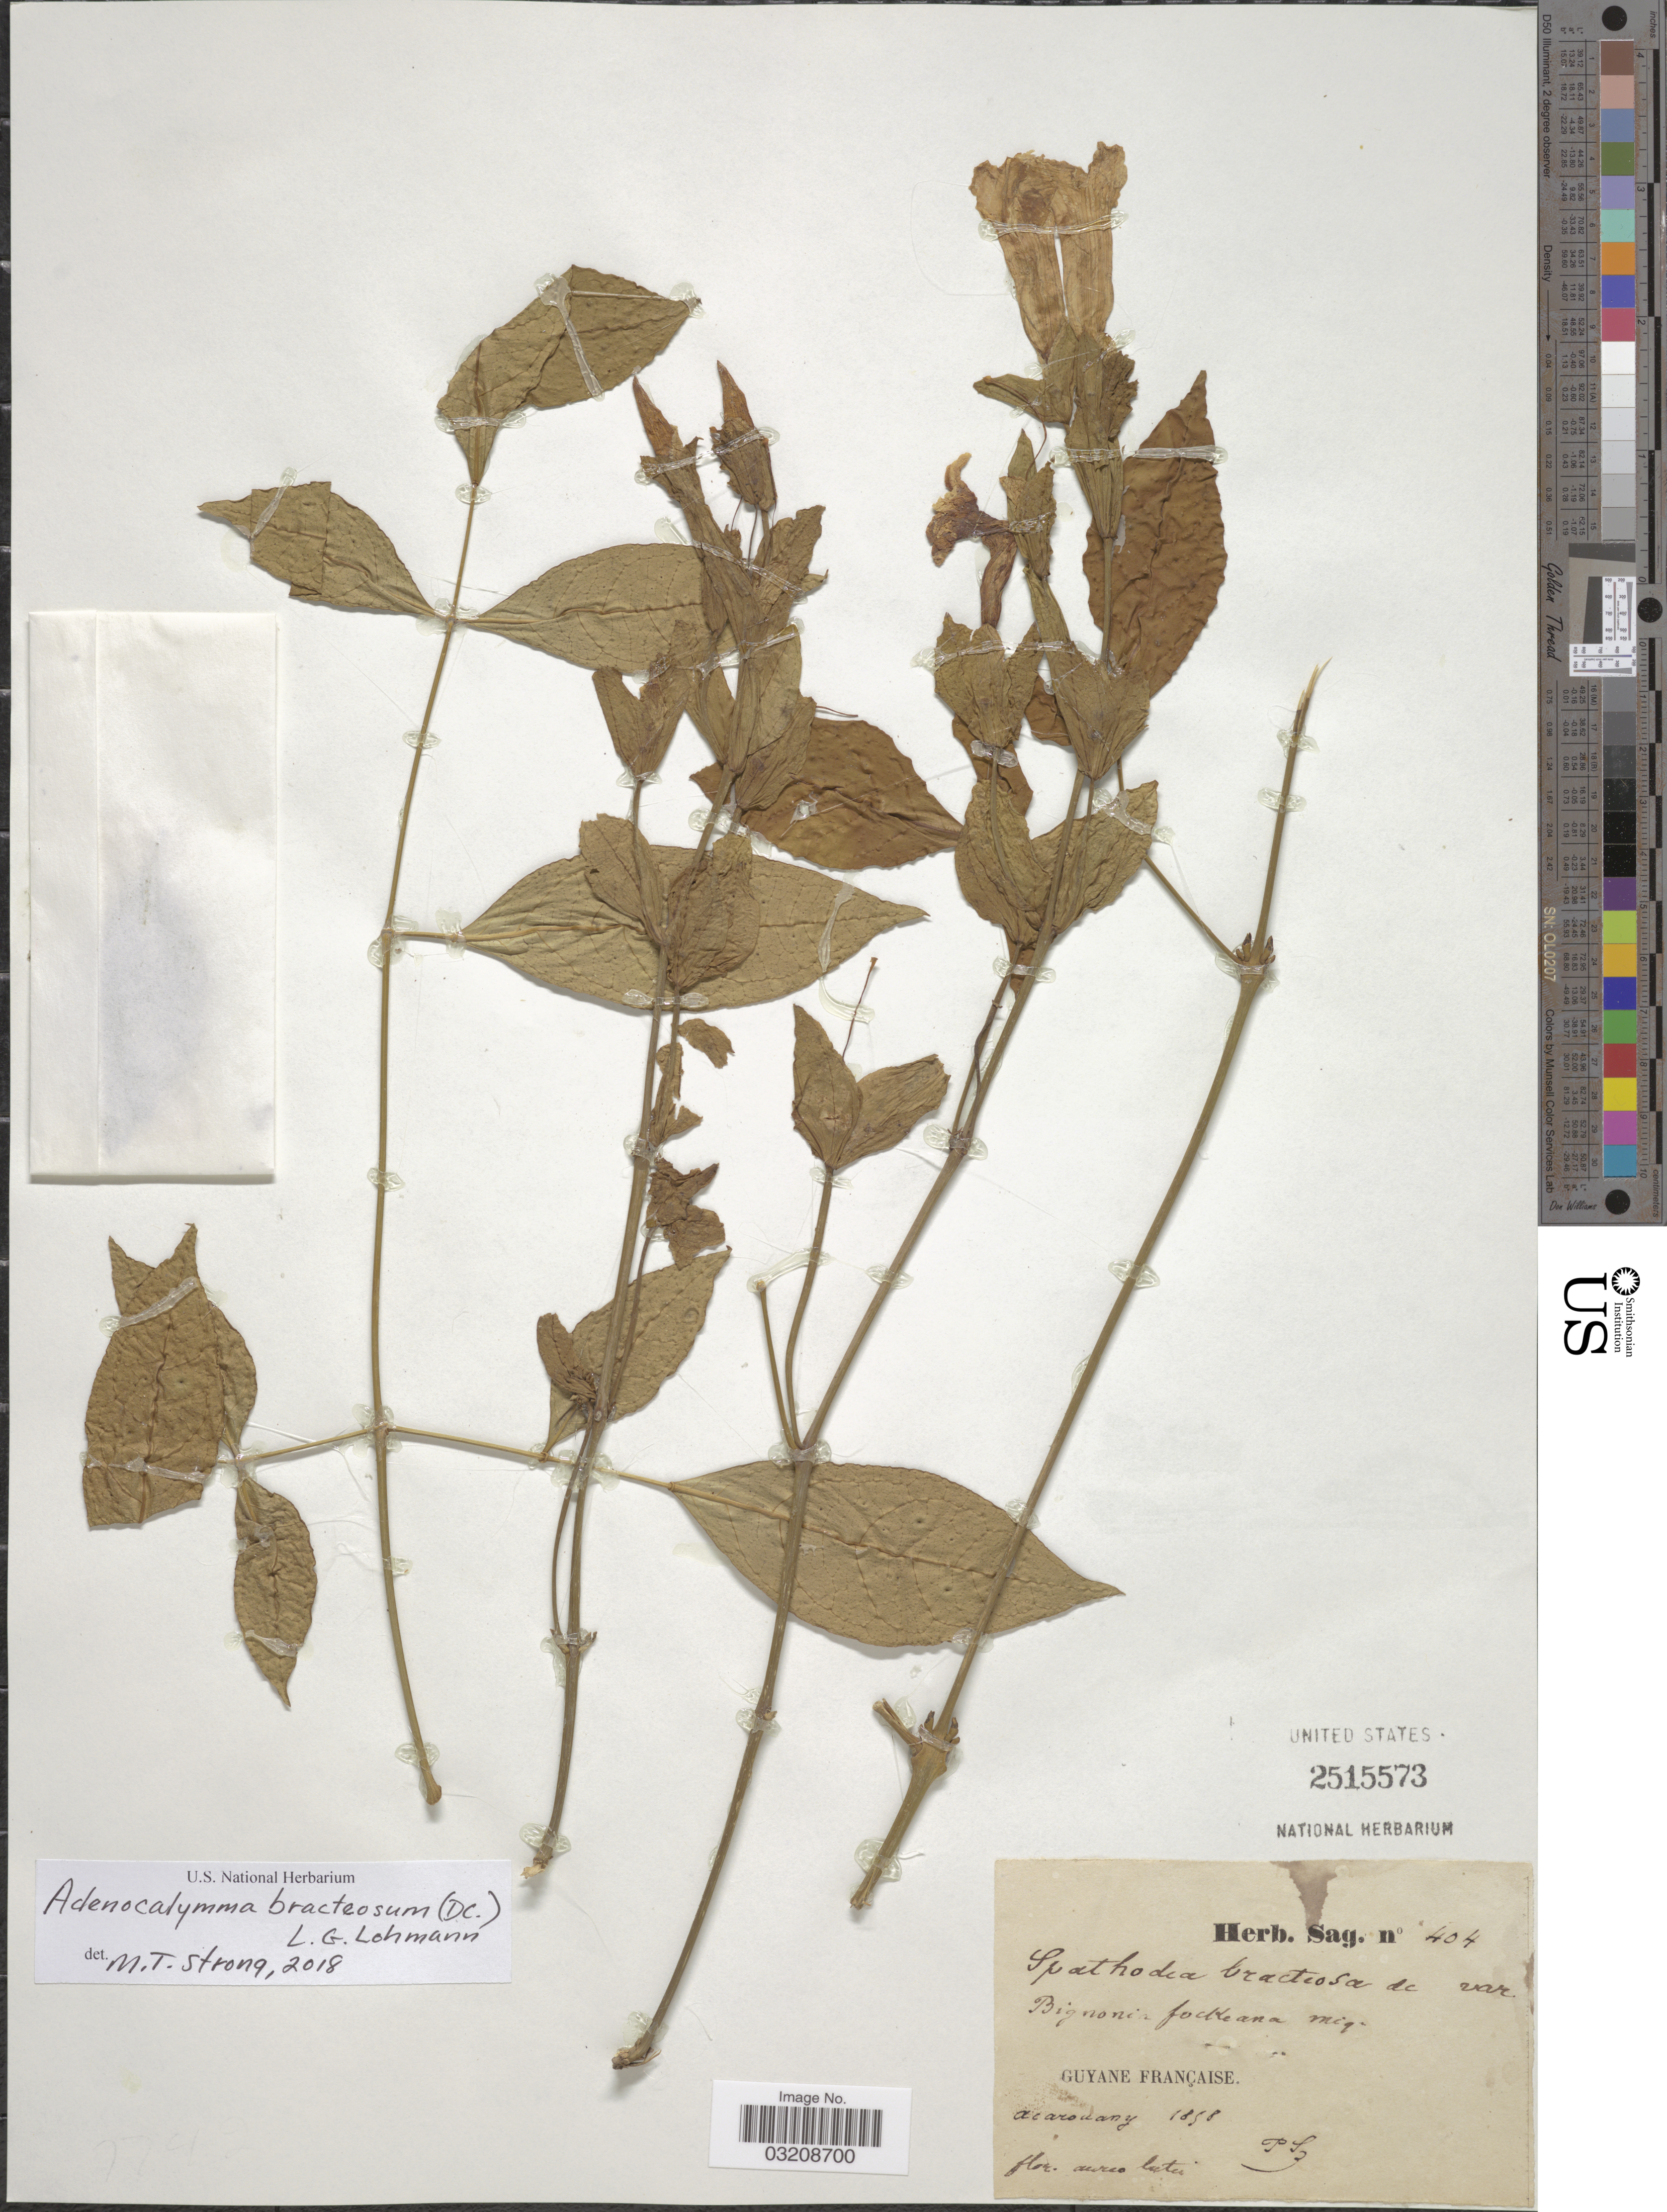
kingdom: Plantae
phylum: Tracheophyta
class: Magnoliopsida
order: Lamiales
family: Bignoniaceae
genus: Adenocalymma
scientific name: Adenocalymma bracteosum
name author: (DC.) L.G. Lohmann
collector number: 404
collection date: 1858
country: French Guiana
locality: Guyane Française. Acarouany.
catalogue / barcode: US 2515573